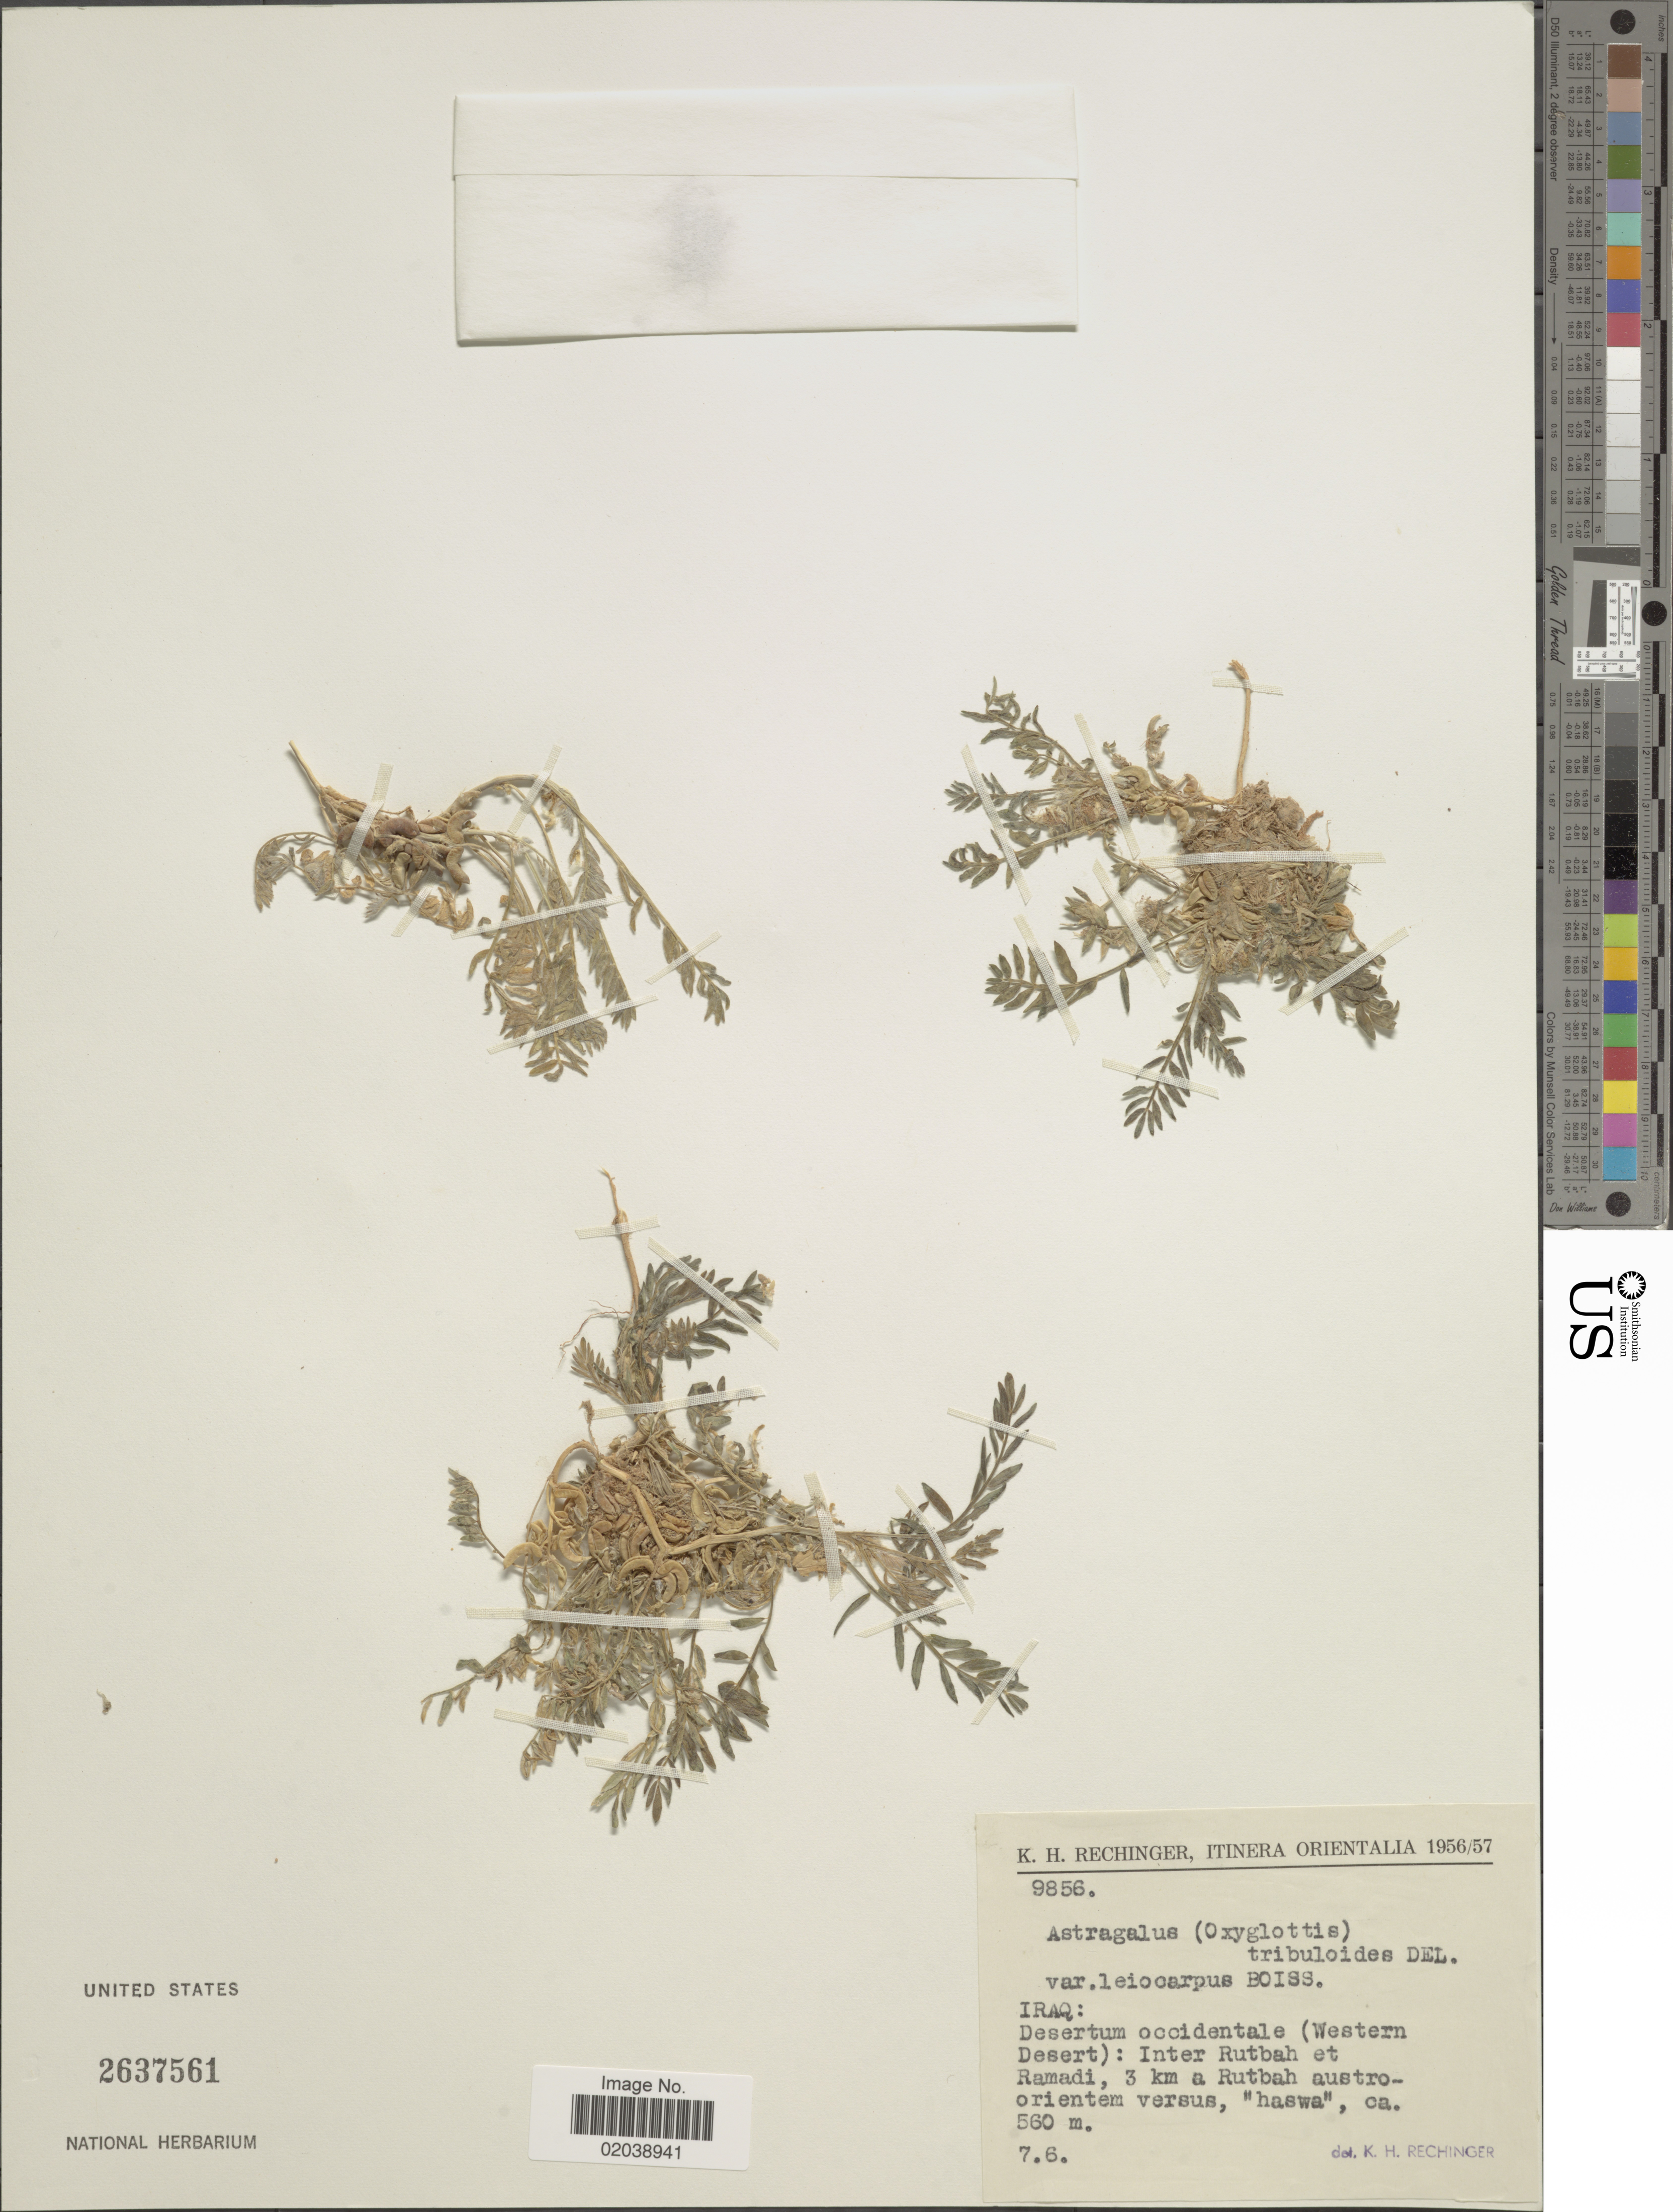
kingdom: Plantae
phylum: Tracheophyta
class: Magnoliopsida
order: Fabales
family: Fabaceae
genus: Astragalus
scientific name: Astragalus tribuloides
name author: Delile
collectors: K. H. Rechinger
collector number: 9856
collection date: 1956-06-07/1957-06-07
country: Iraq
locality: Itinera Orientalia, Iraq: Desertum occidentale (western Desert: Inter Rutban et Ramadi, 3 km Ruthbah austro-orientem versus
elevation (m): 560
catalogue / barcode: US 2637561